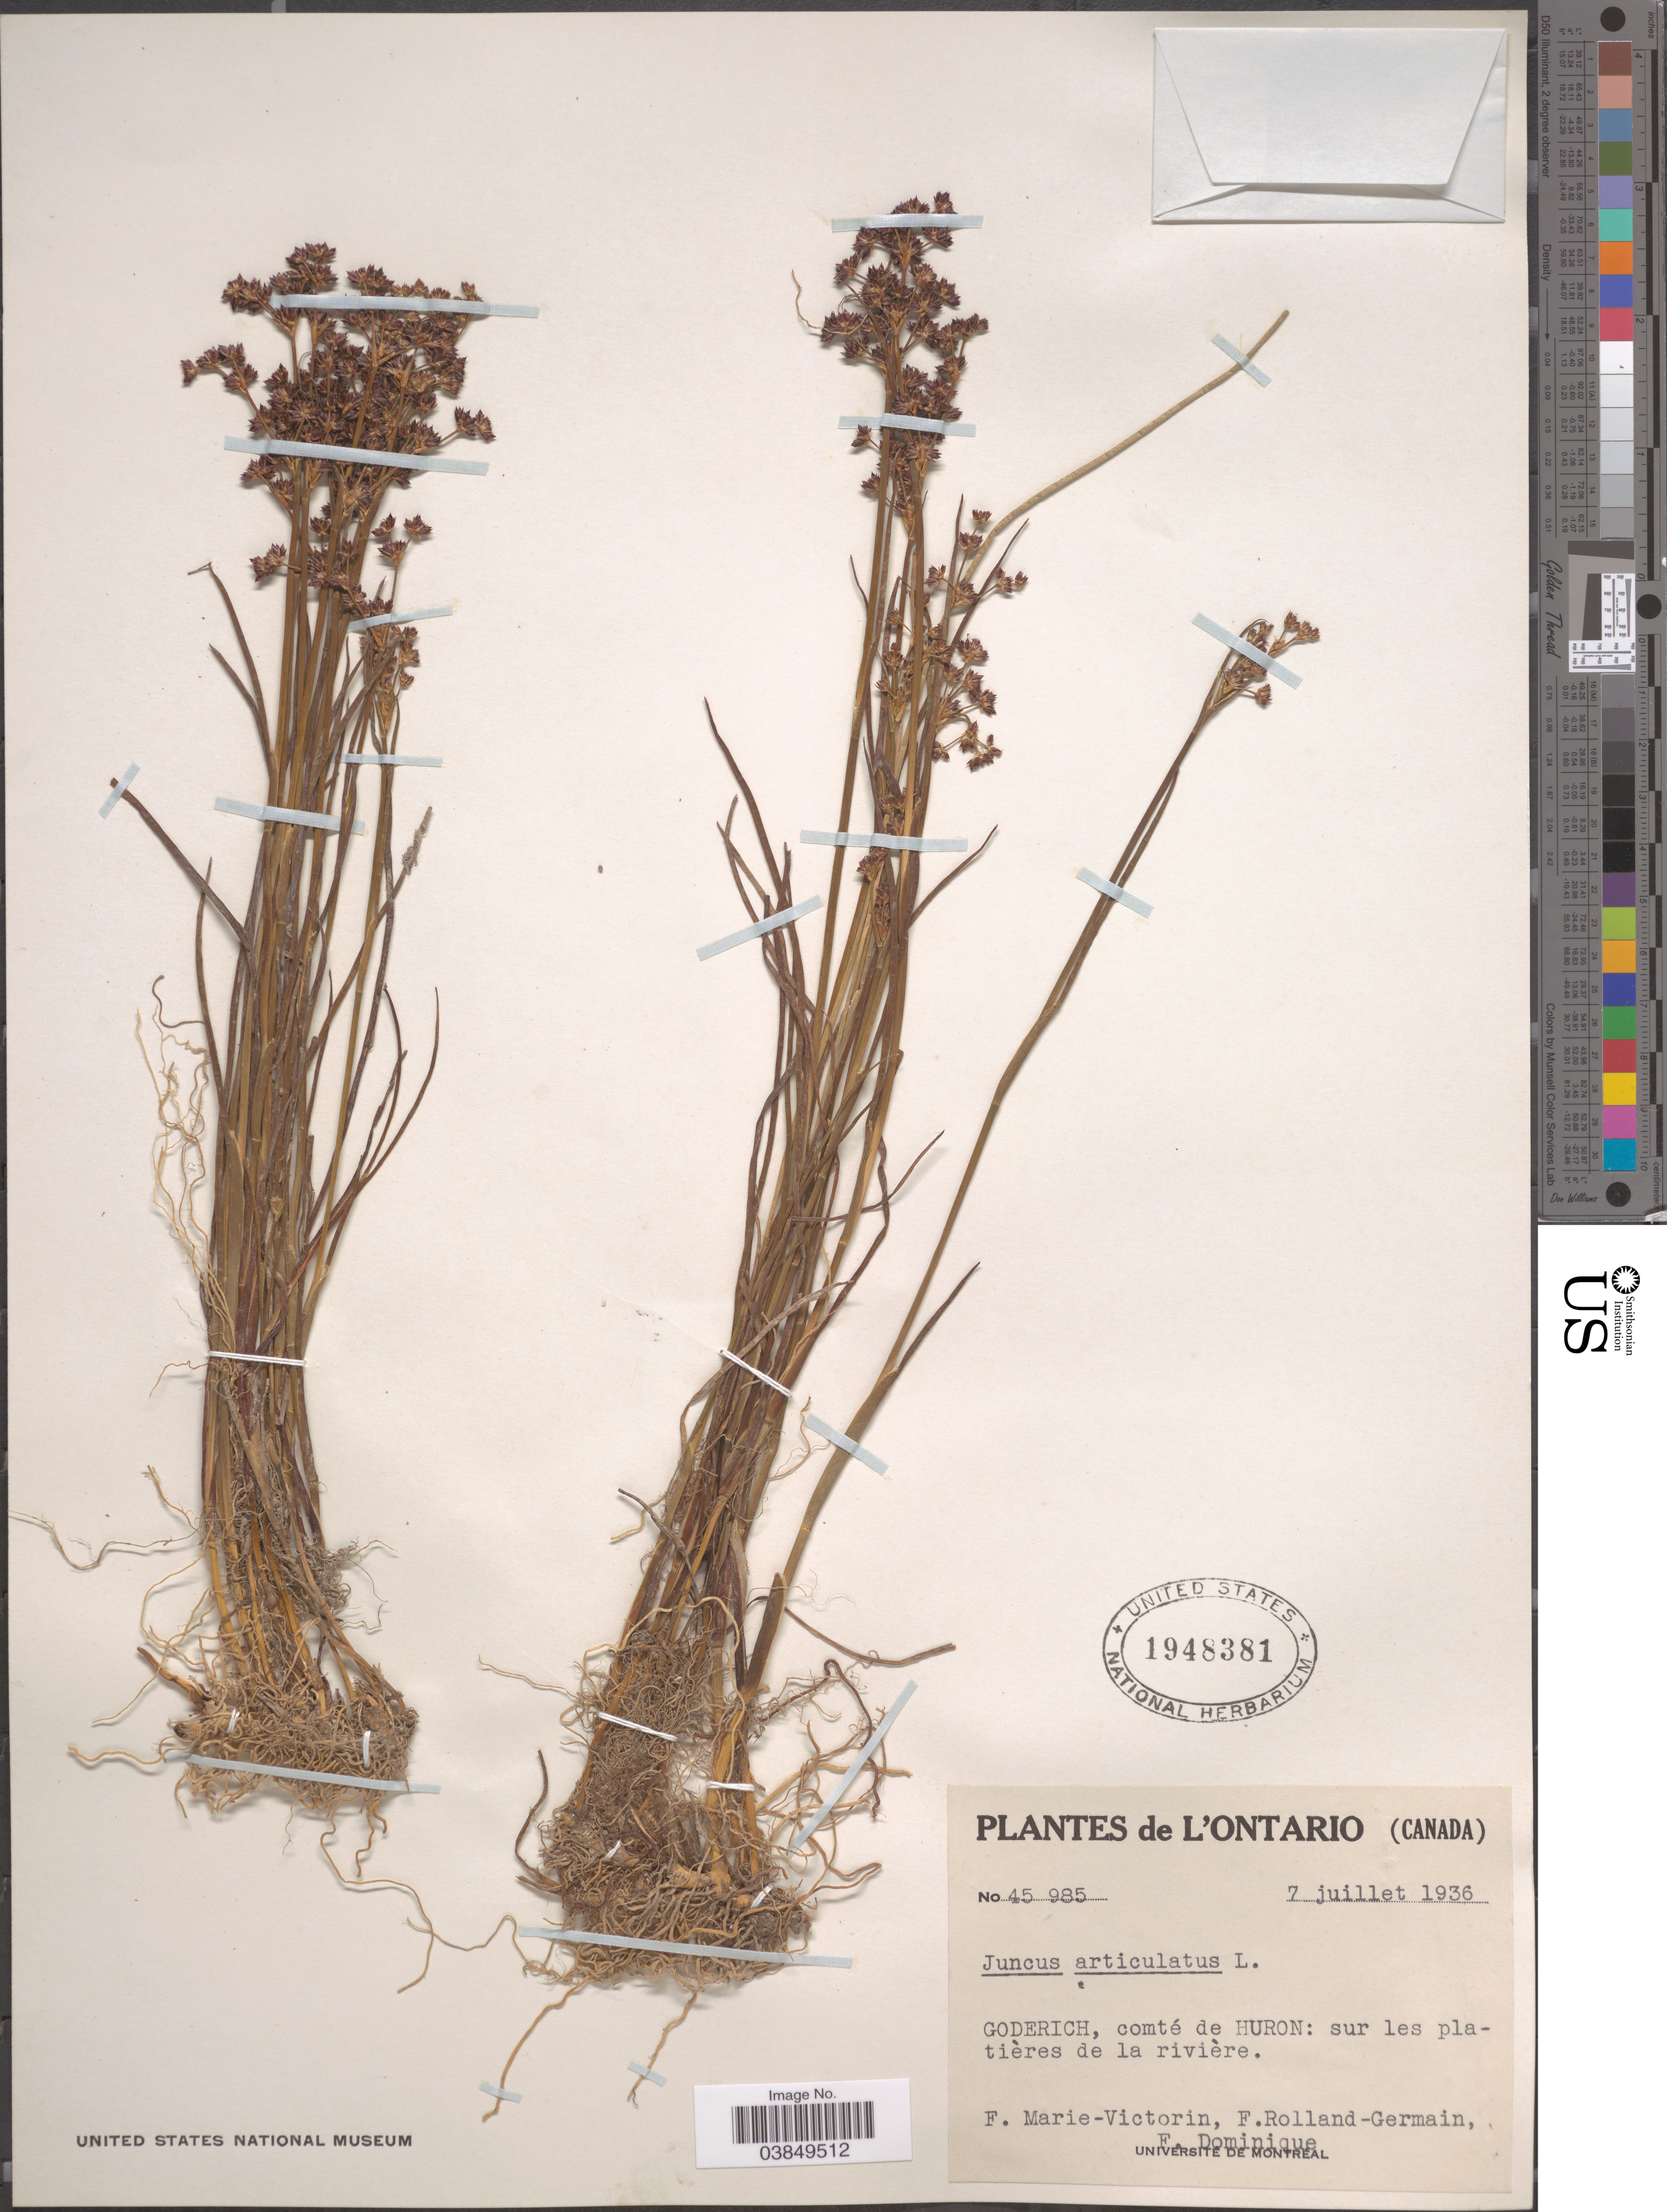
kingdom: Plantae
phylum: Tracheophyta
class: Liliopsida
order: Poales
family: Juncaceae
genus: Juncus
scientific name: Juncus articulatus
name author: L.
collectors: F. Marie-Victorin, Rolland-Germain & F. Dominique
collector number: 45985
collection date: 1936-07-07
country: Canada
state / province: Ontario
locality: Goderich, comté de Huron.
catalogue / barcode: US 1948381